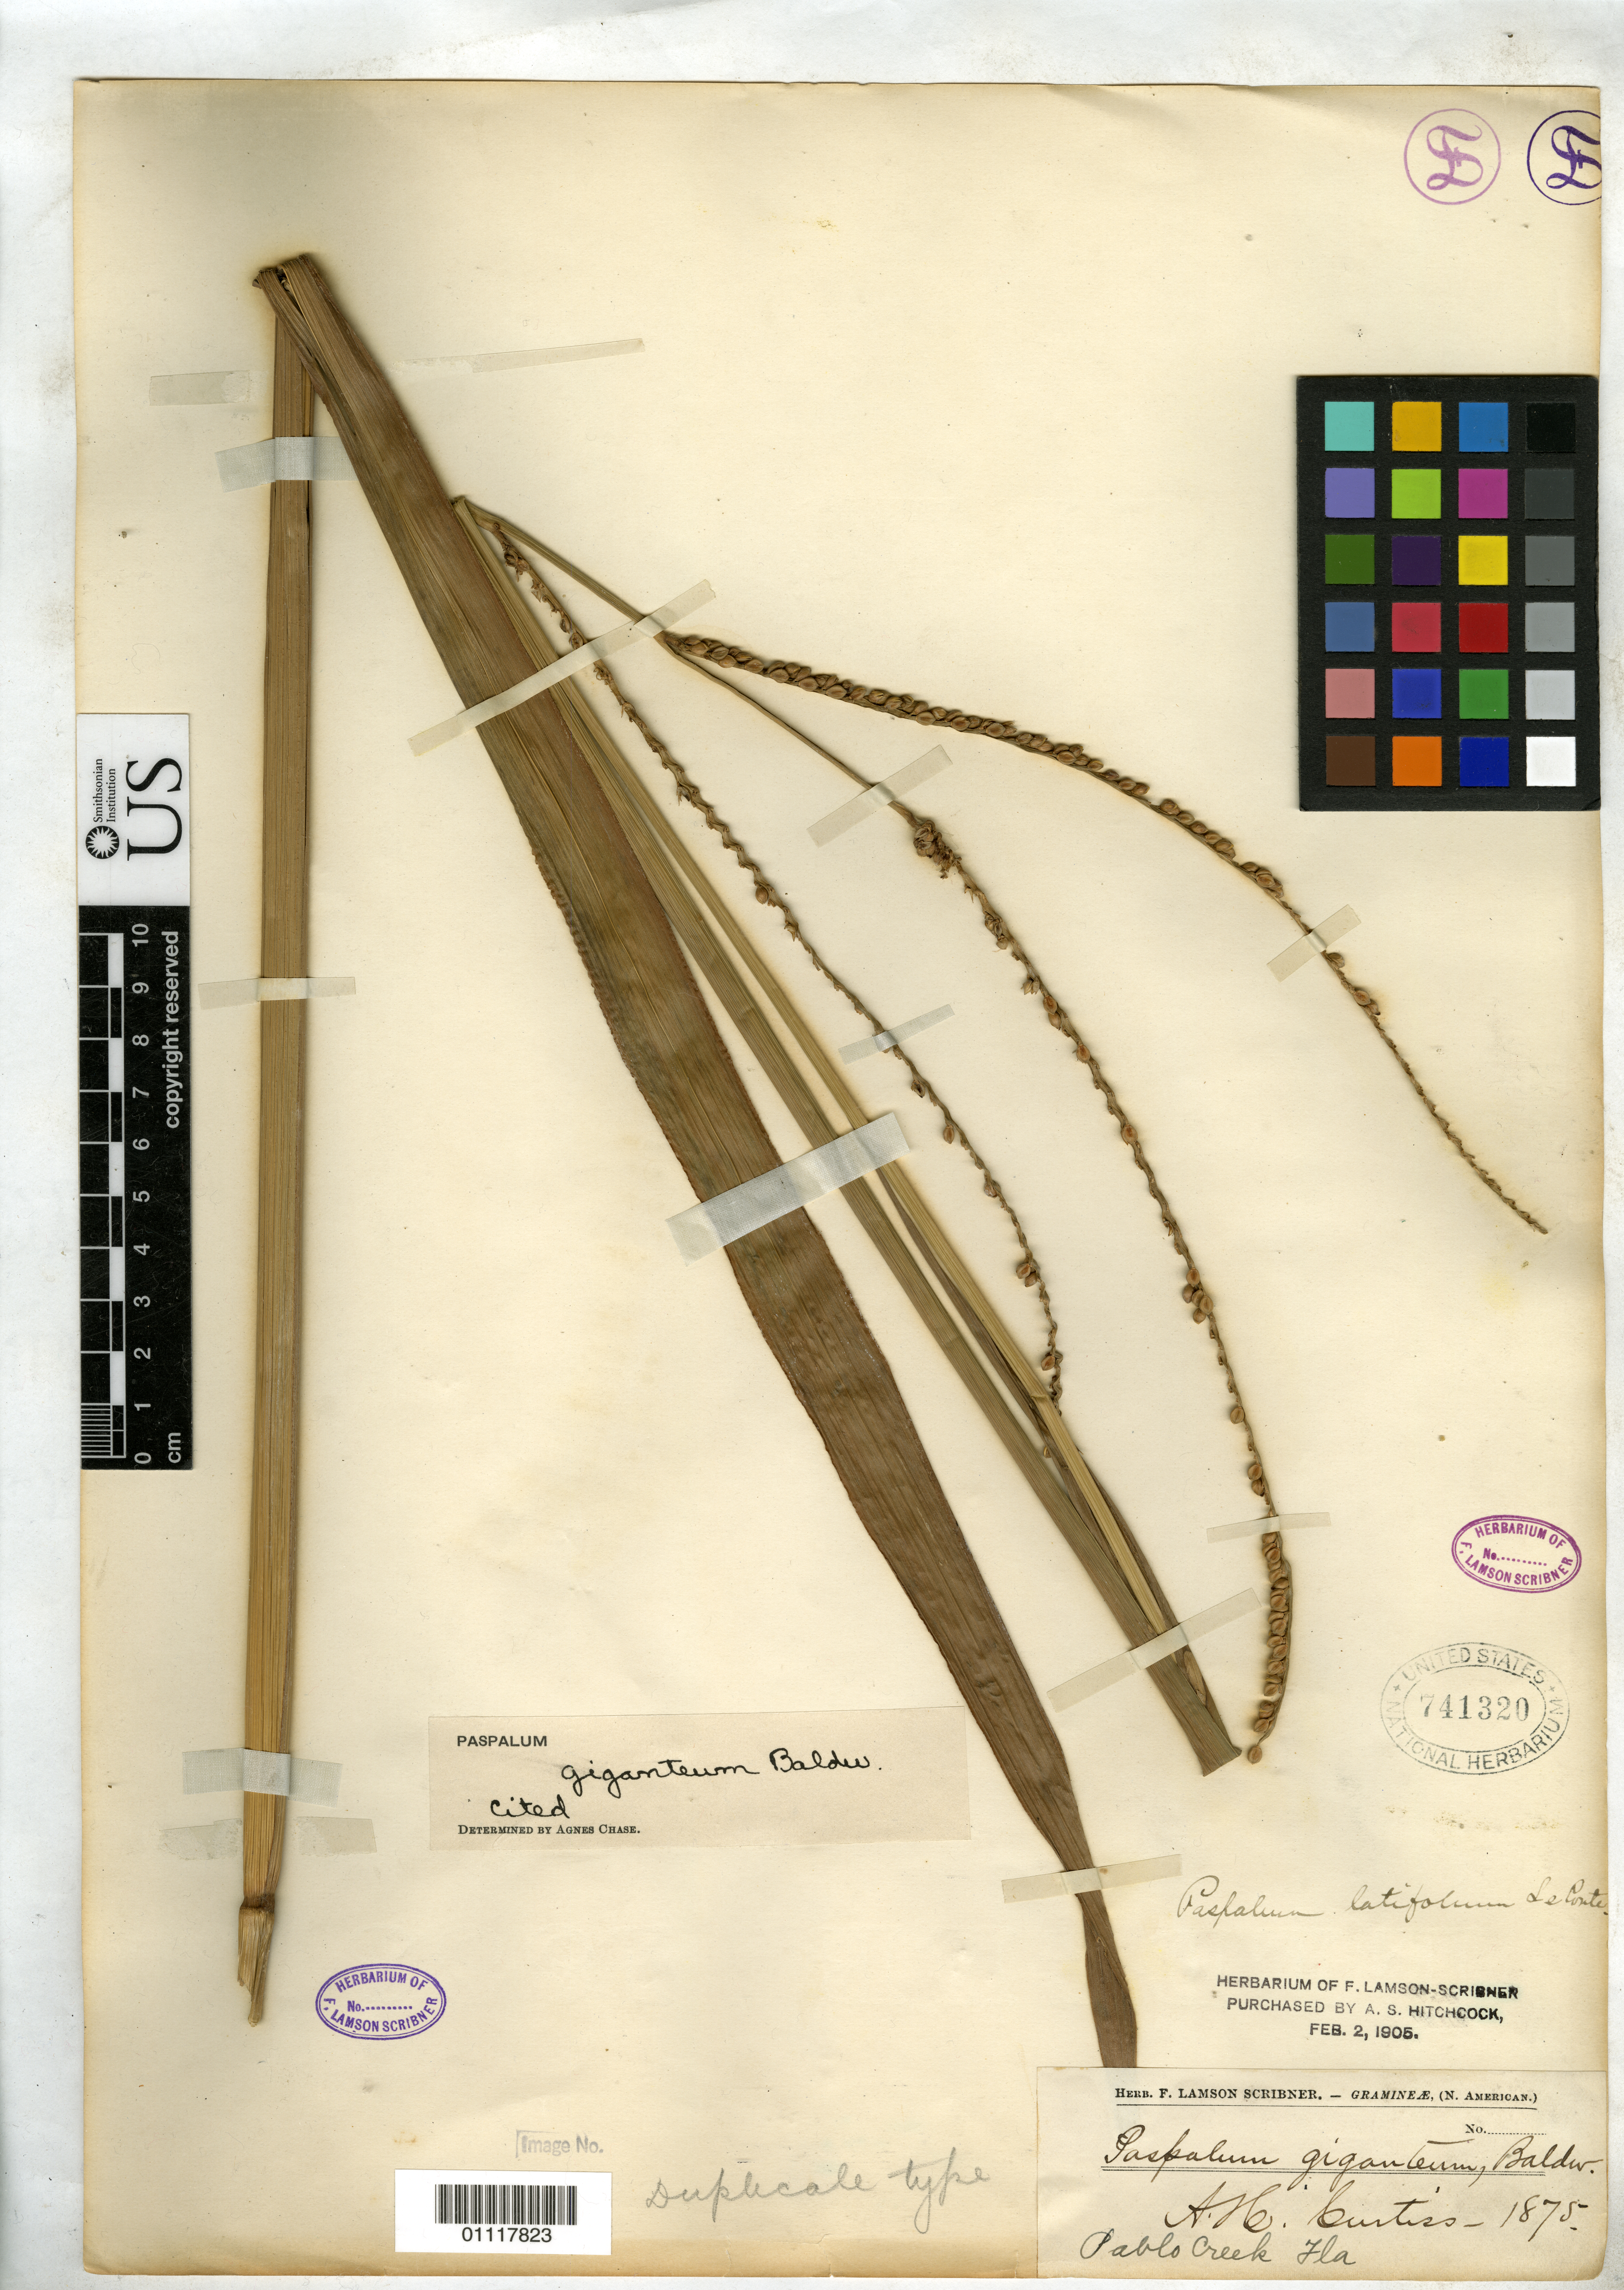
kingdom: Plantae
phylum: Tracheophyta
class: Liliopsida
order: Poales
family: Poaceae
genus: Paspalum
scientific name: Paspalum giganteum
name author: Baldwin ex Vasey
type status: Isolectotype; Type Collection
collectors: A. H. Curtiss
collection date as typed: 1875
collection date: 1875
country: United States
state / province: Florida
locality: Pablo Creek.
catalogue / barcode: US 741320